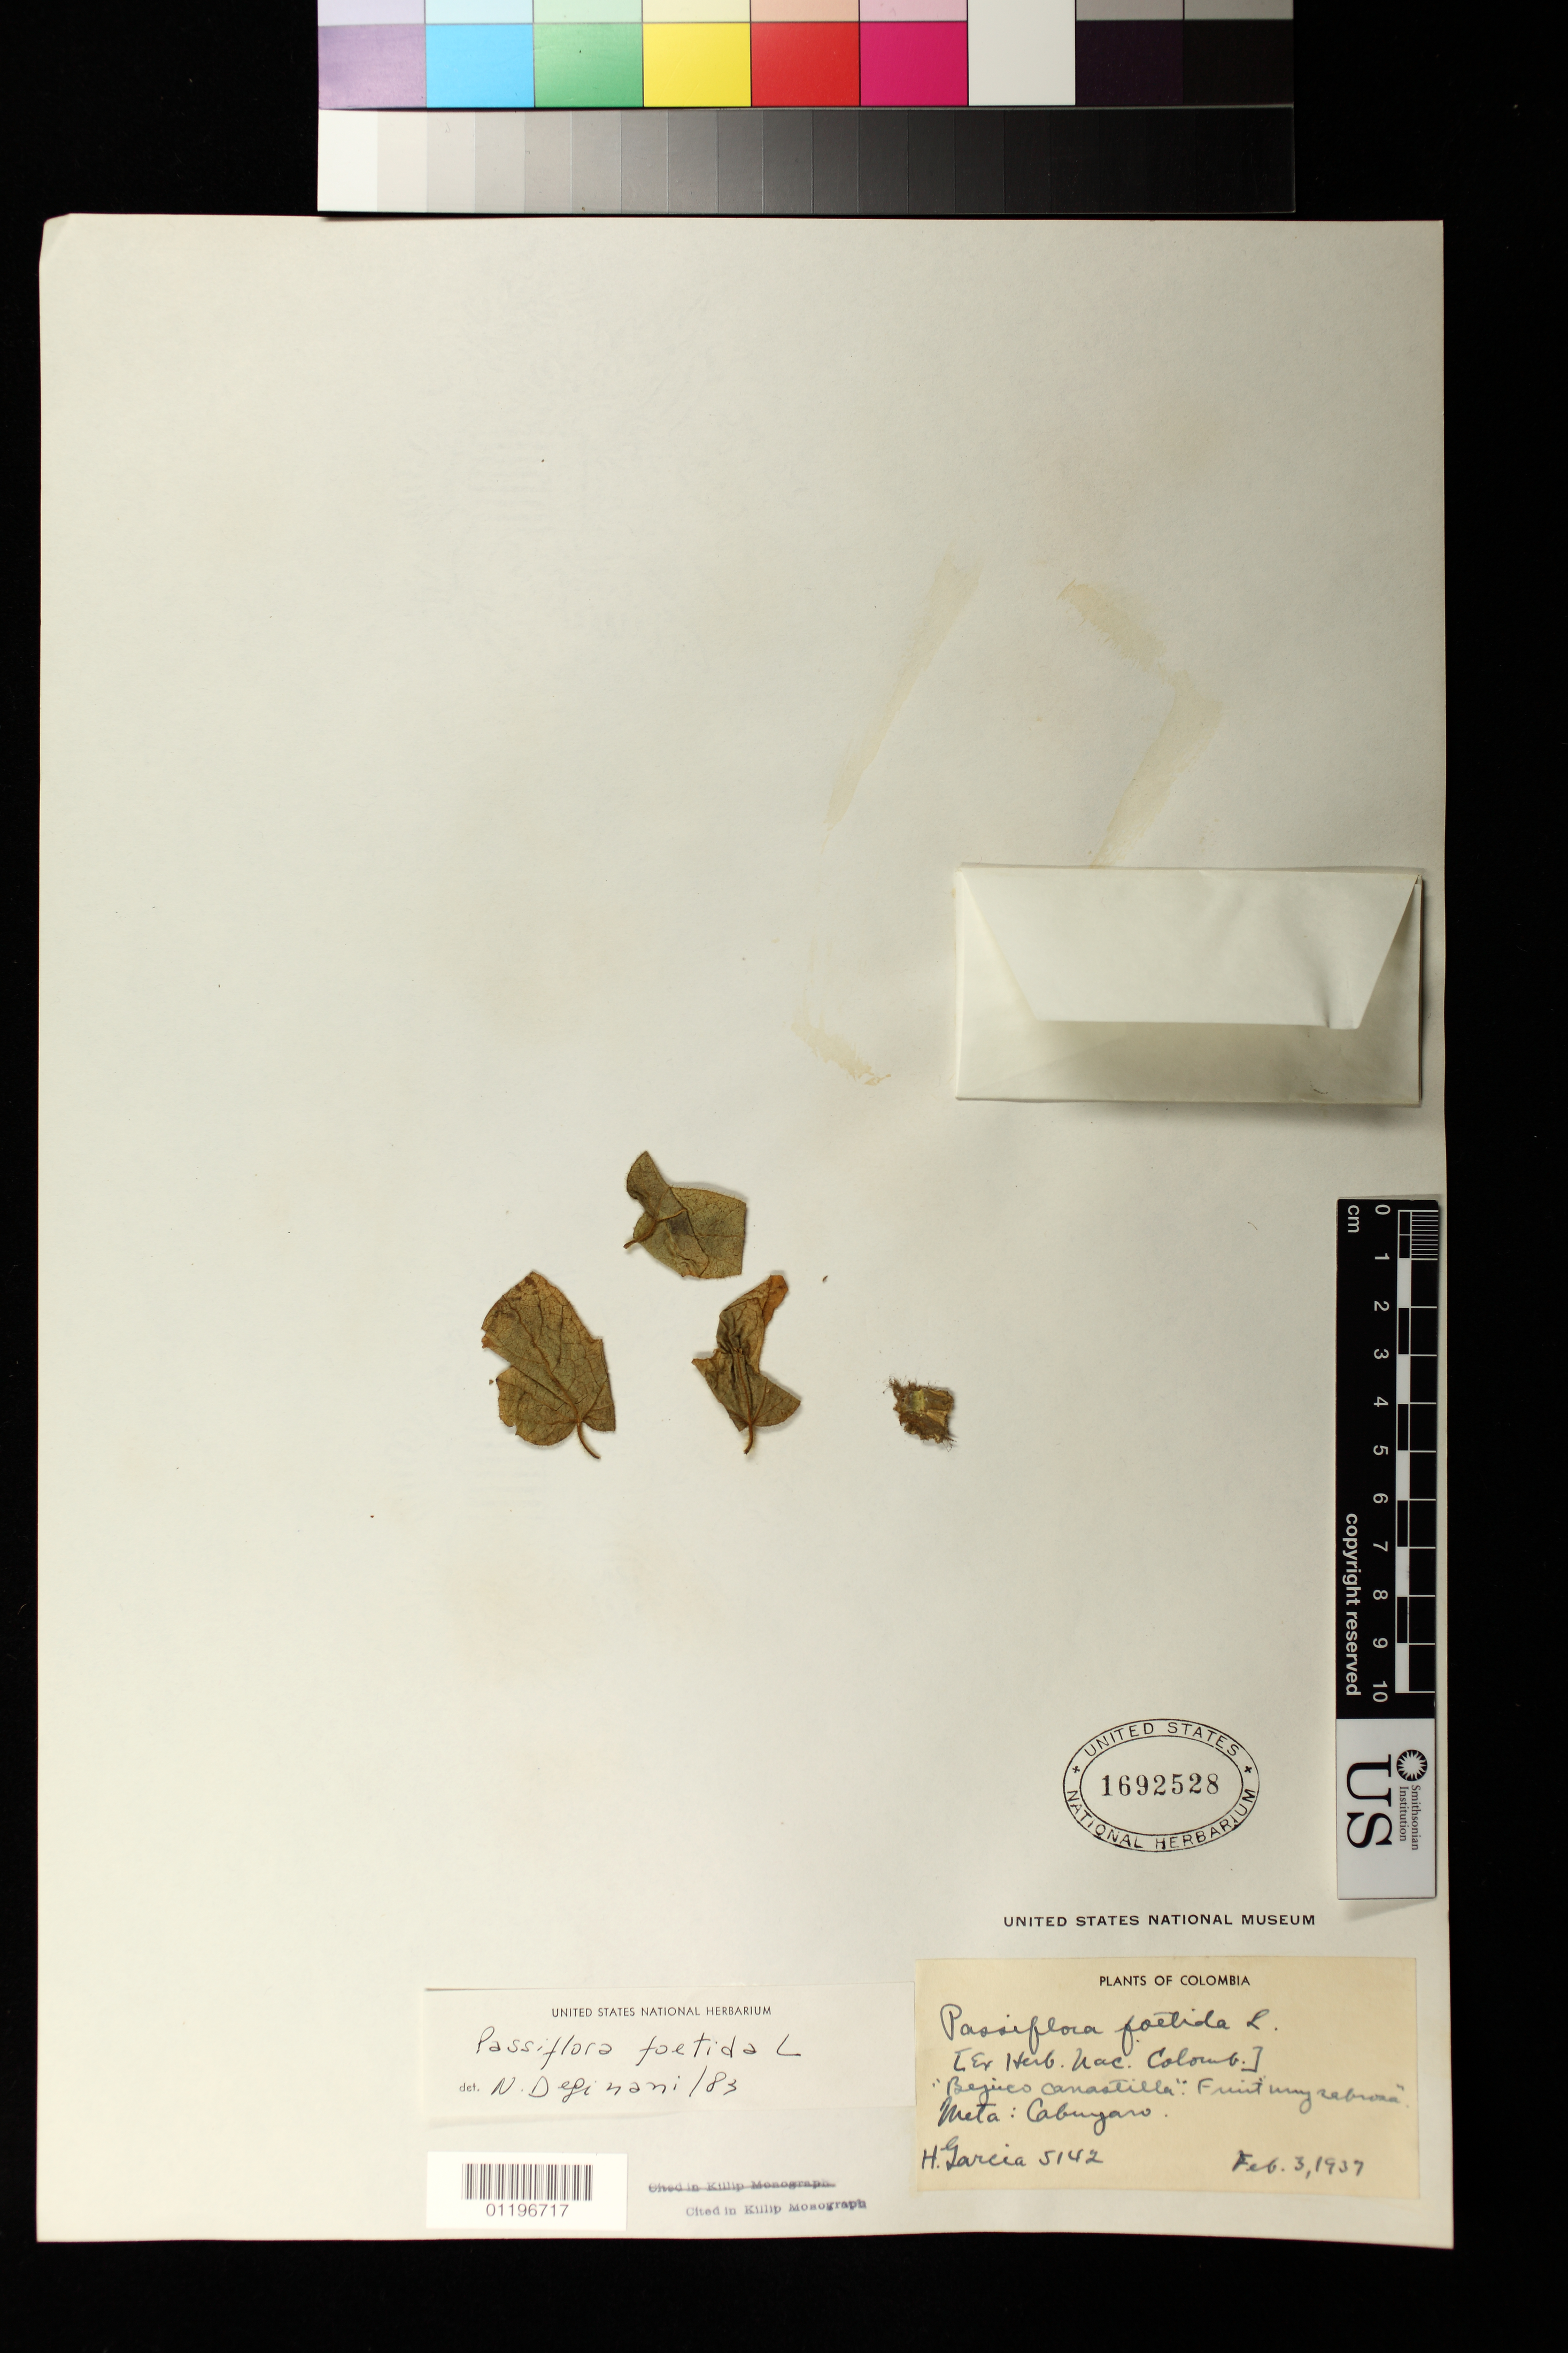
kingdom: Plantae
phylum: Tracheophyta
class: Magnoliopsida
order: Malpighiales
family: Passifloraceae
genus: Passiflora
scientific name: Passiflora foetida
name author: L.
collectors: H. García Barriga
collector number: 5142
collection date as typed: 02 Mar 1937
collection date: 1937-03-02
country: Colombia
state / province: Meta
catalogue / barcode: US 1692528